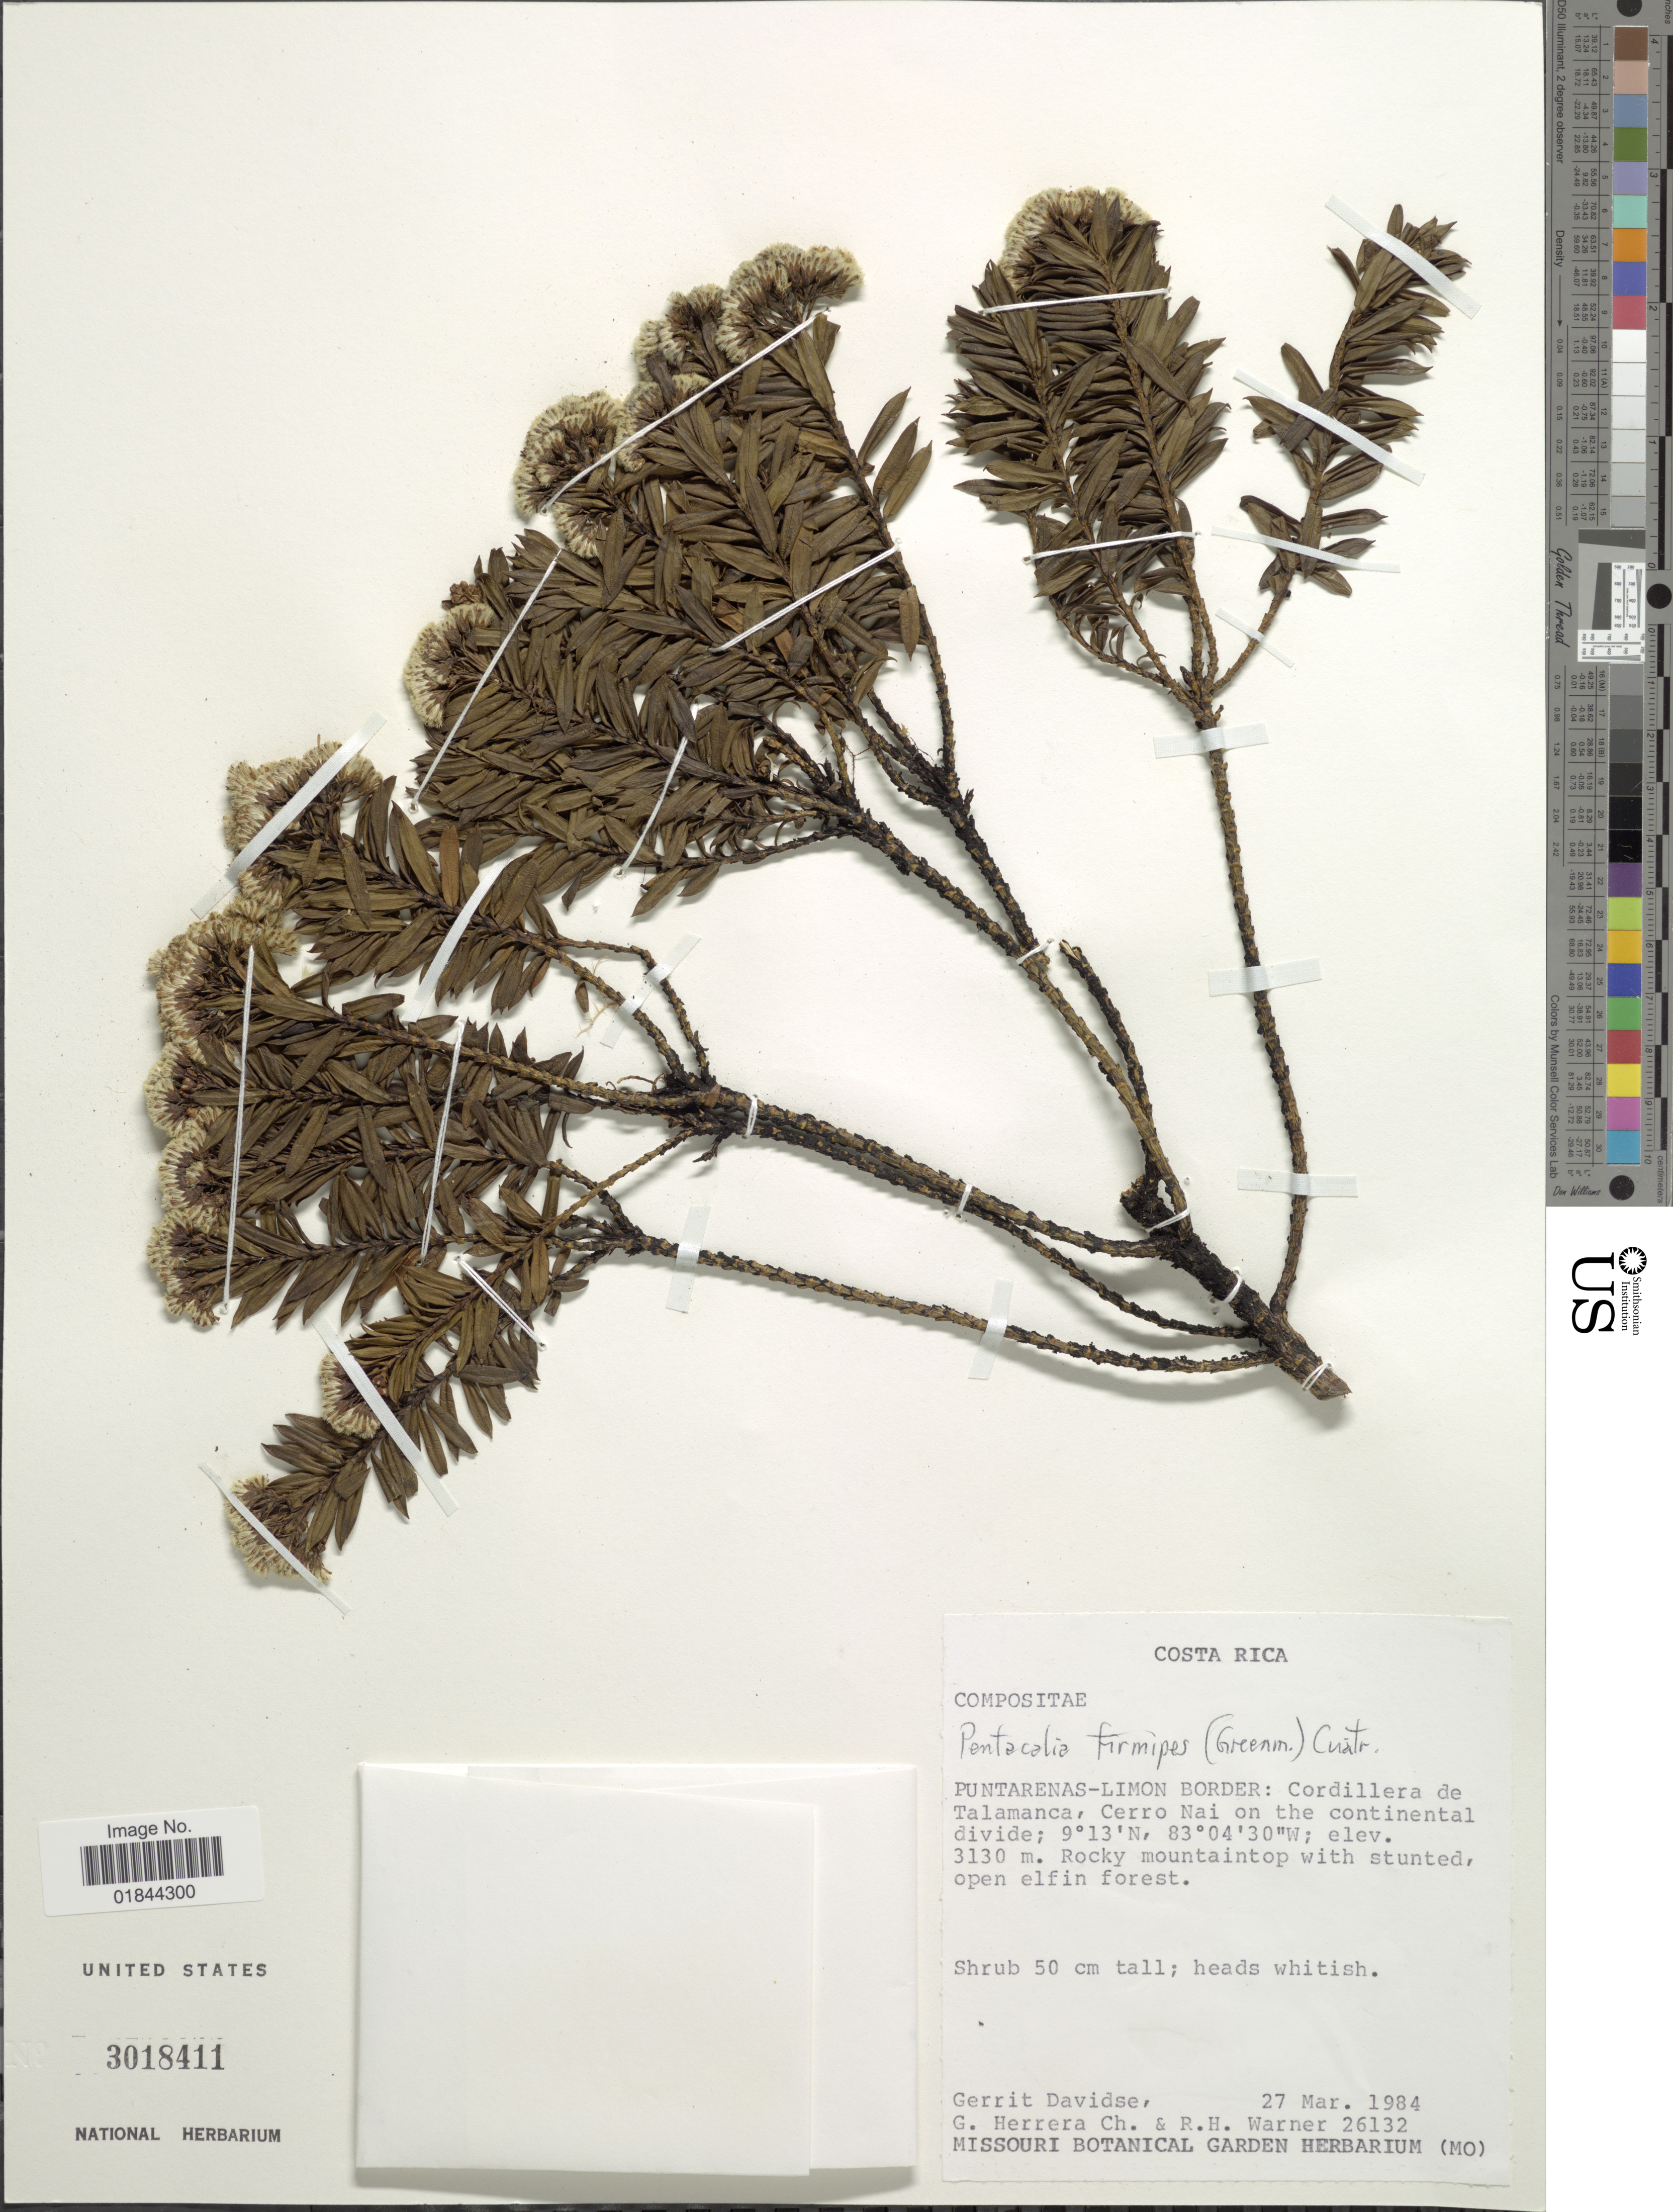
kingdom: Plantae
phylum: Tracheophyta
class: Magnoliopsida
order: Asterales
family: Asteraceae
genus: Pentacalia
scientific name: Pentacalia firmipes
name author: (Greenm.) Cuatrec.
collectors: G. Davidse, G. Herrera Ch. & R. H. Warner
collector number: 26132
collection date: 1984-03-27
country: Costa Rica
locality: Puntarenas-Limon Border: Cordillera de Talamanca, Cerro Nai on the continental divide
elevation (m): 3130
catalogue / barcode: US 3018411